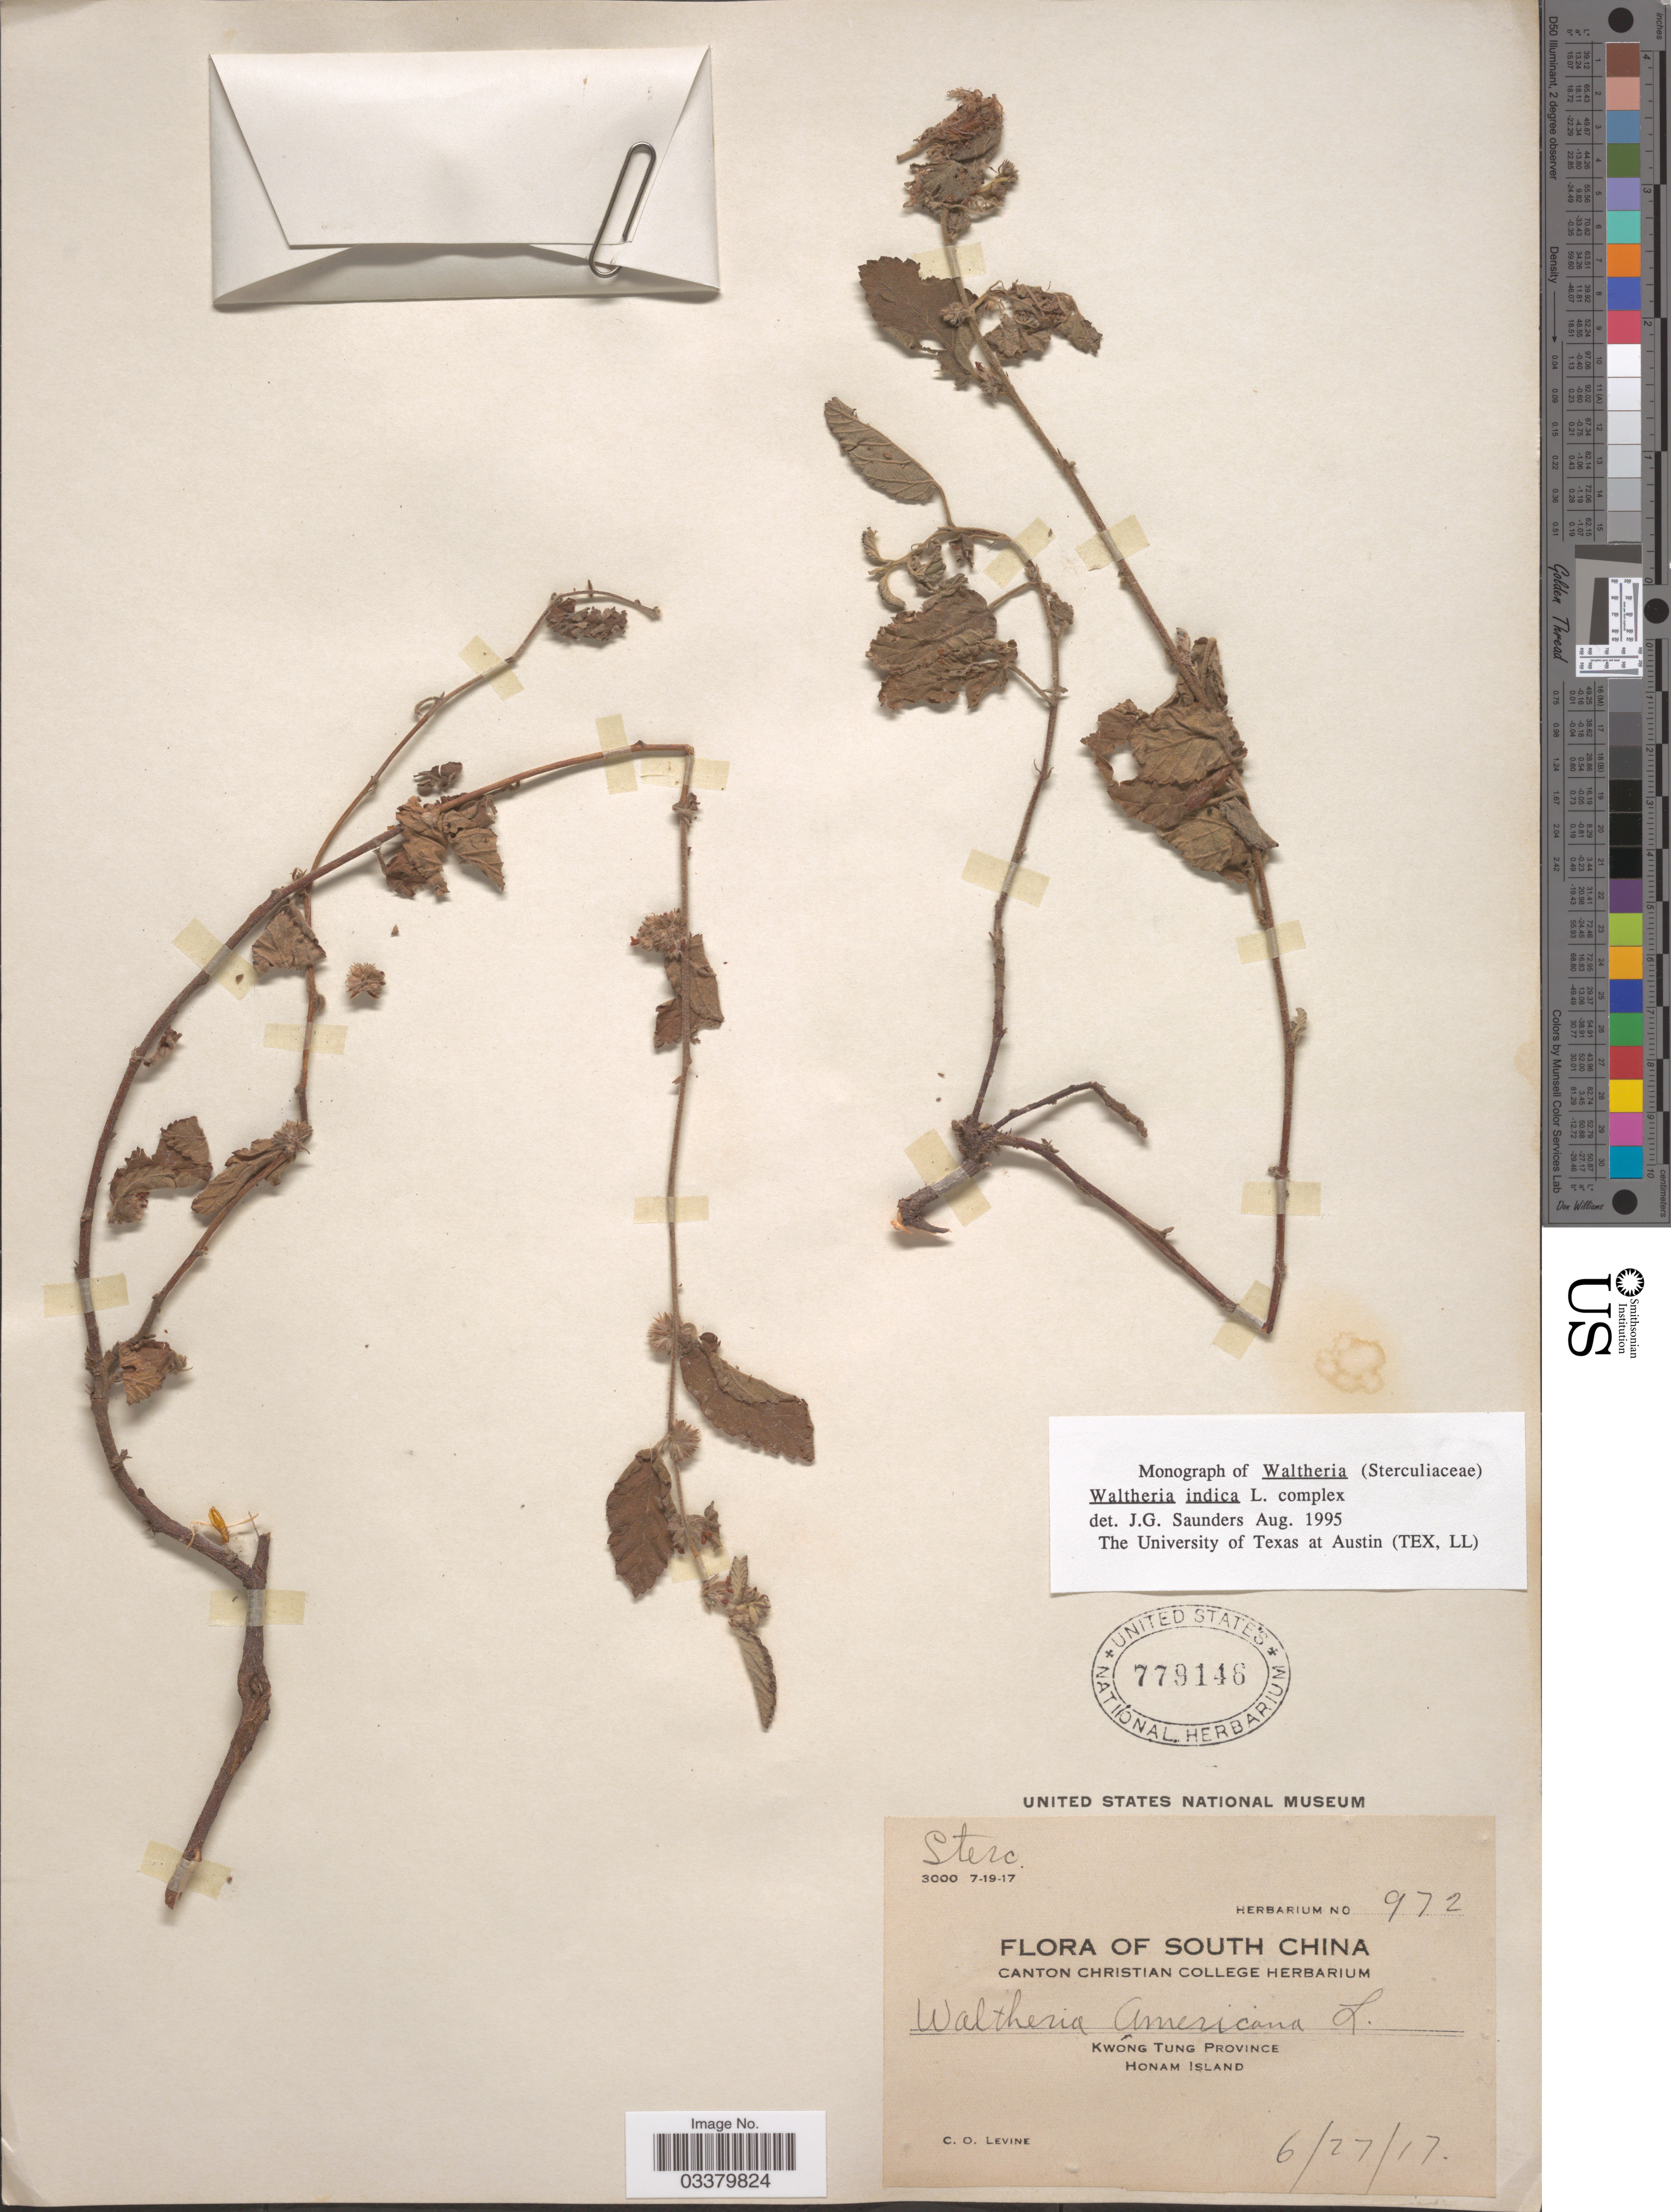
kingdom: Plantae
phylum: Tracheophyta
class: Magnoliopsida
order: Malvales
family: Malvaceae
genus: Waltheria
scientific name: Waltheria indica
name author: L.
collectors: C. O. Levine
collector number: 972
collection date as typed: Transcribed d/m/y: 27/6/17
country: China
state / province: Guangdong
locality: South China, Kwong Tung Province, Honam Island.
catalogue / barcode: US 779146